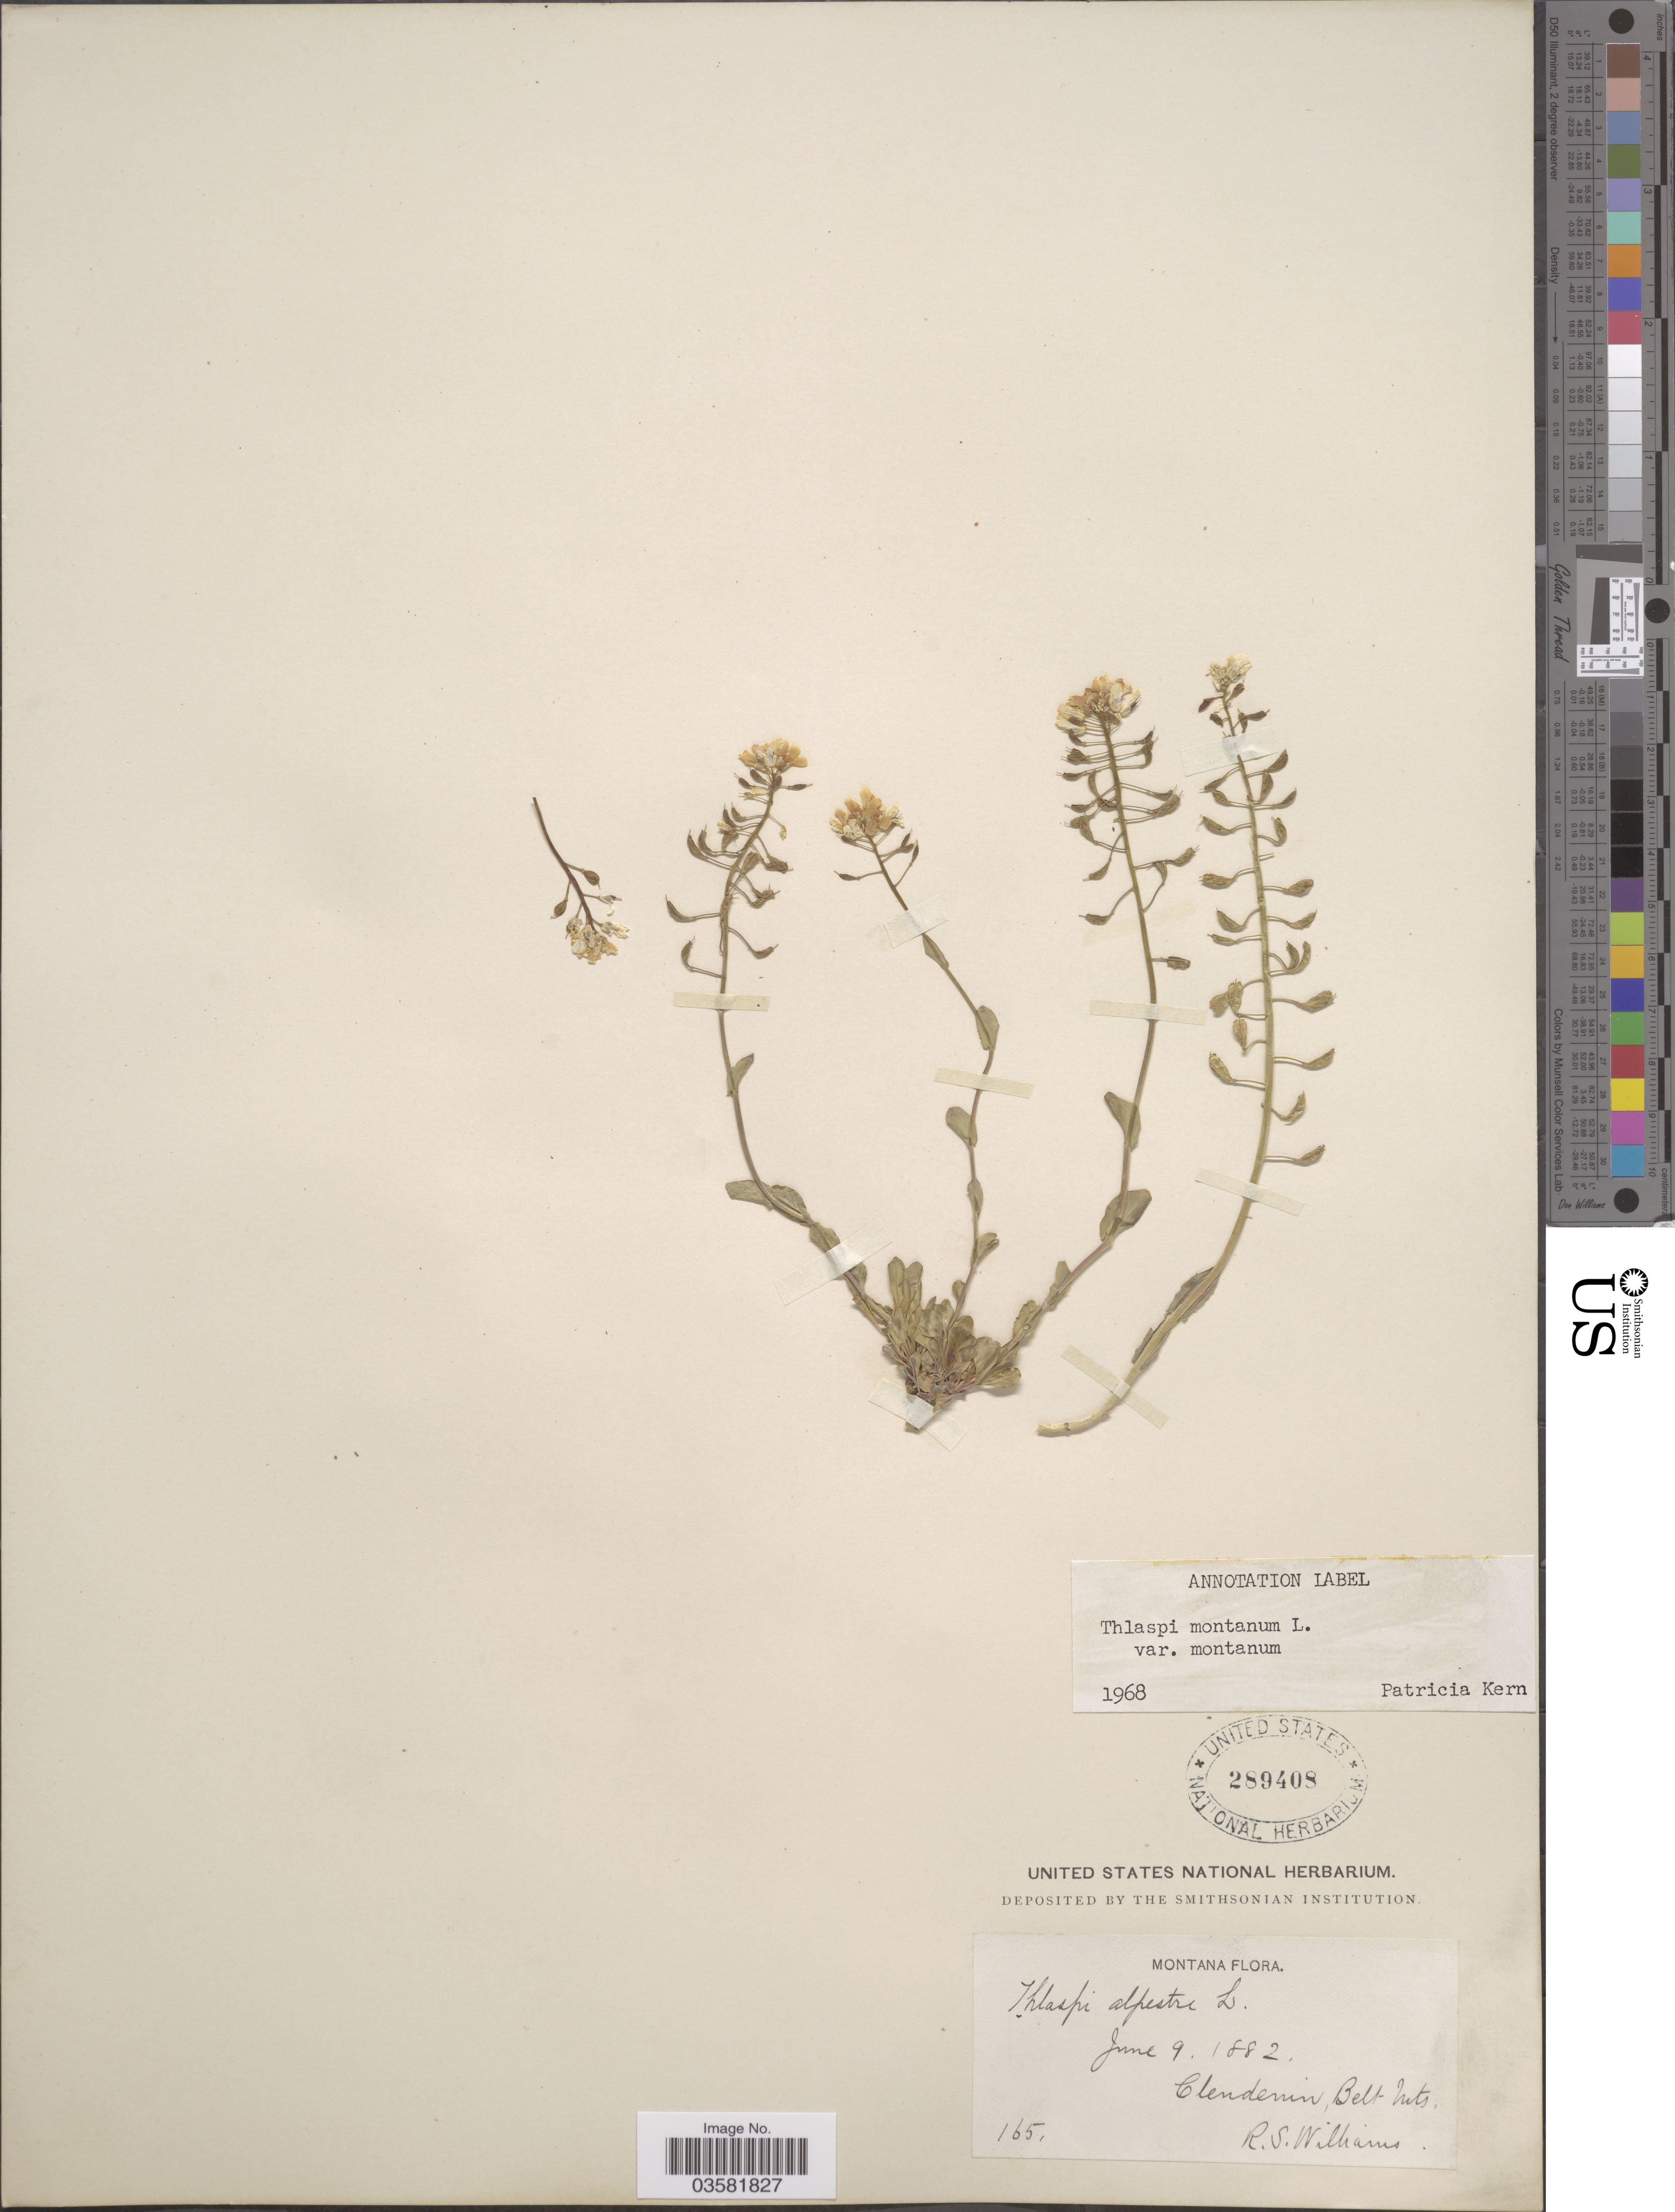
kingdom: Plantae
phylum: Tracheophyta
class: Magnoliopsida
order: Brassicales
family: Brassicaceae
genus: Thlaspi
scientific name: Thlaspi montanum var. montanum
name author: L.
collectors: R. S. Williams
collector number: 165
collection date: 1882-06-09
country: United States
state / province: Montana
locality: Clendenin, Belt Mts.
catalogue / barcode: US 289408